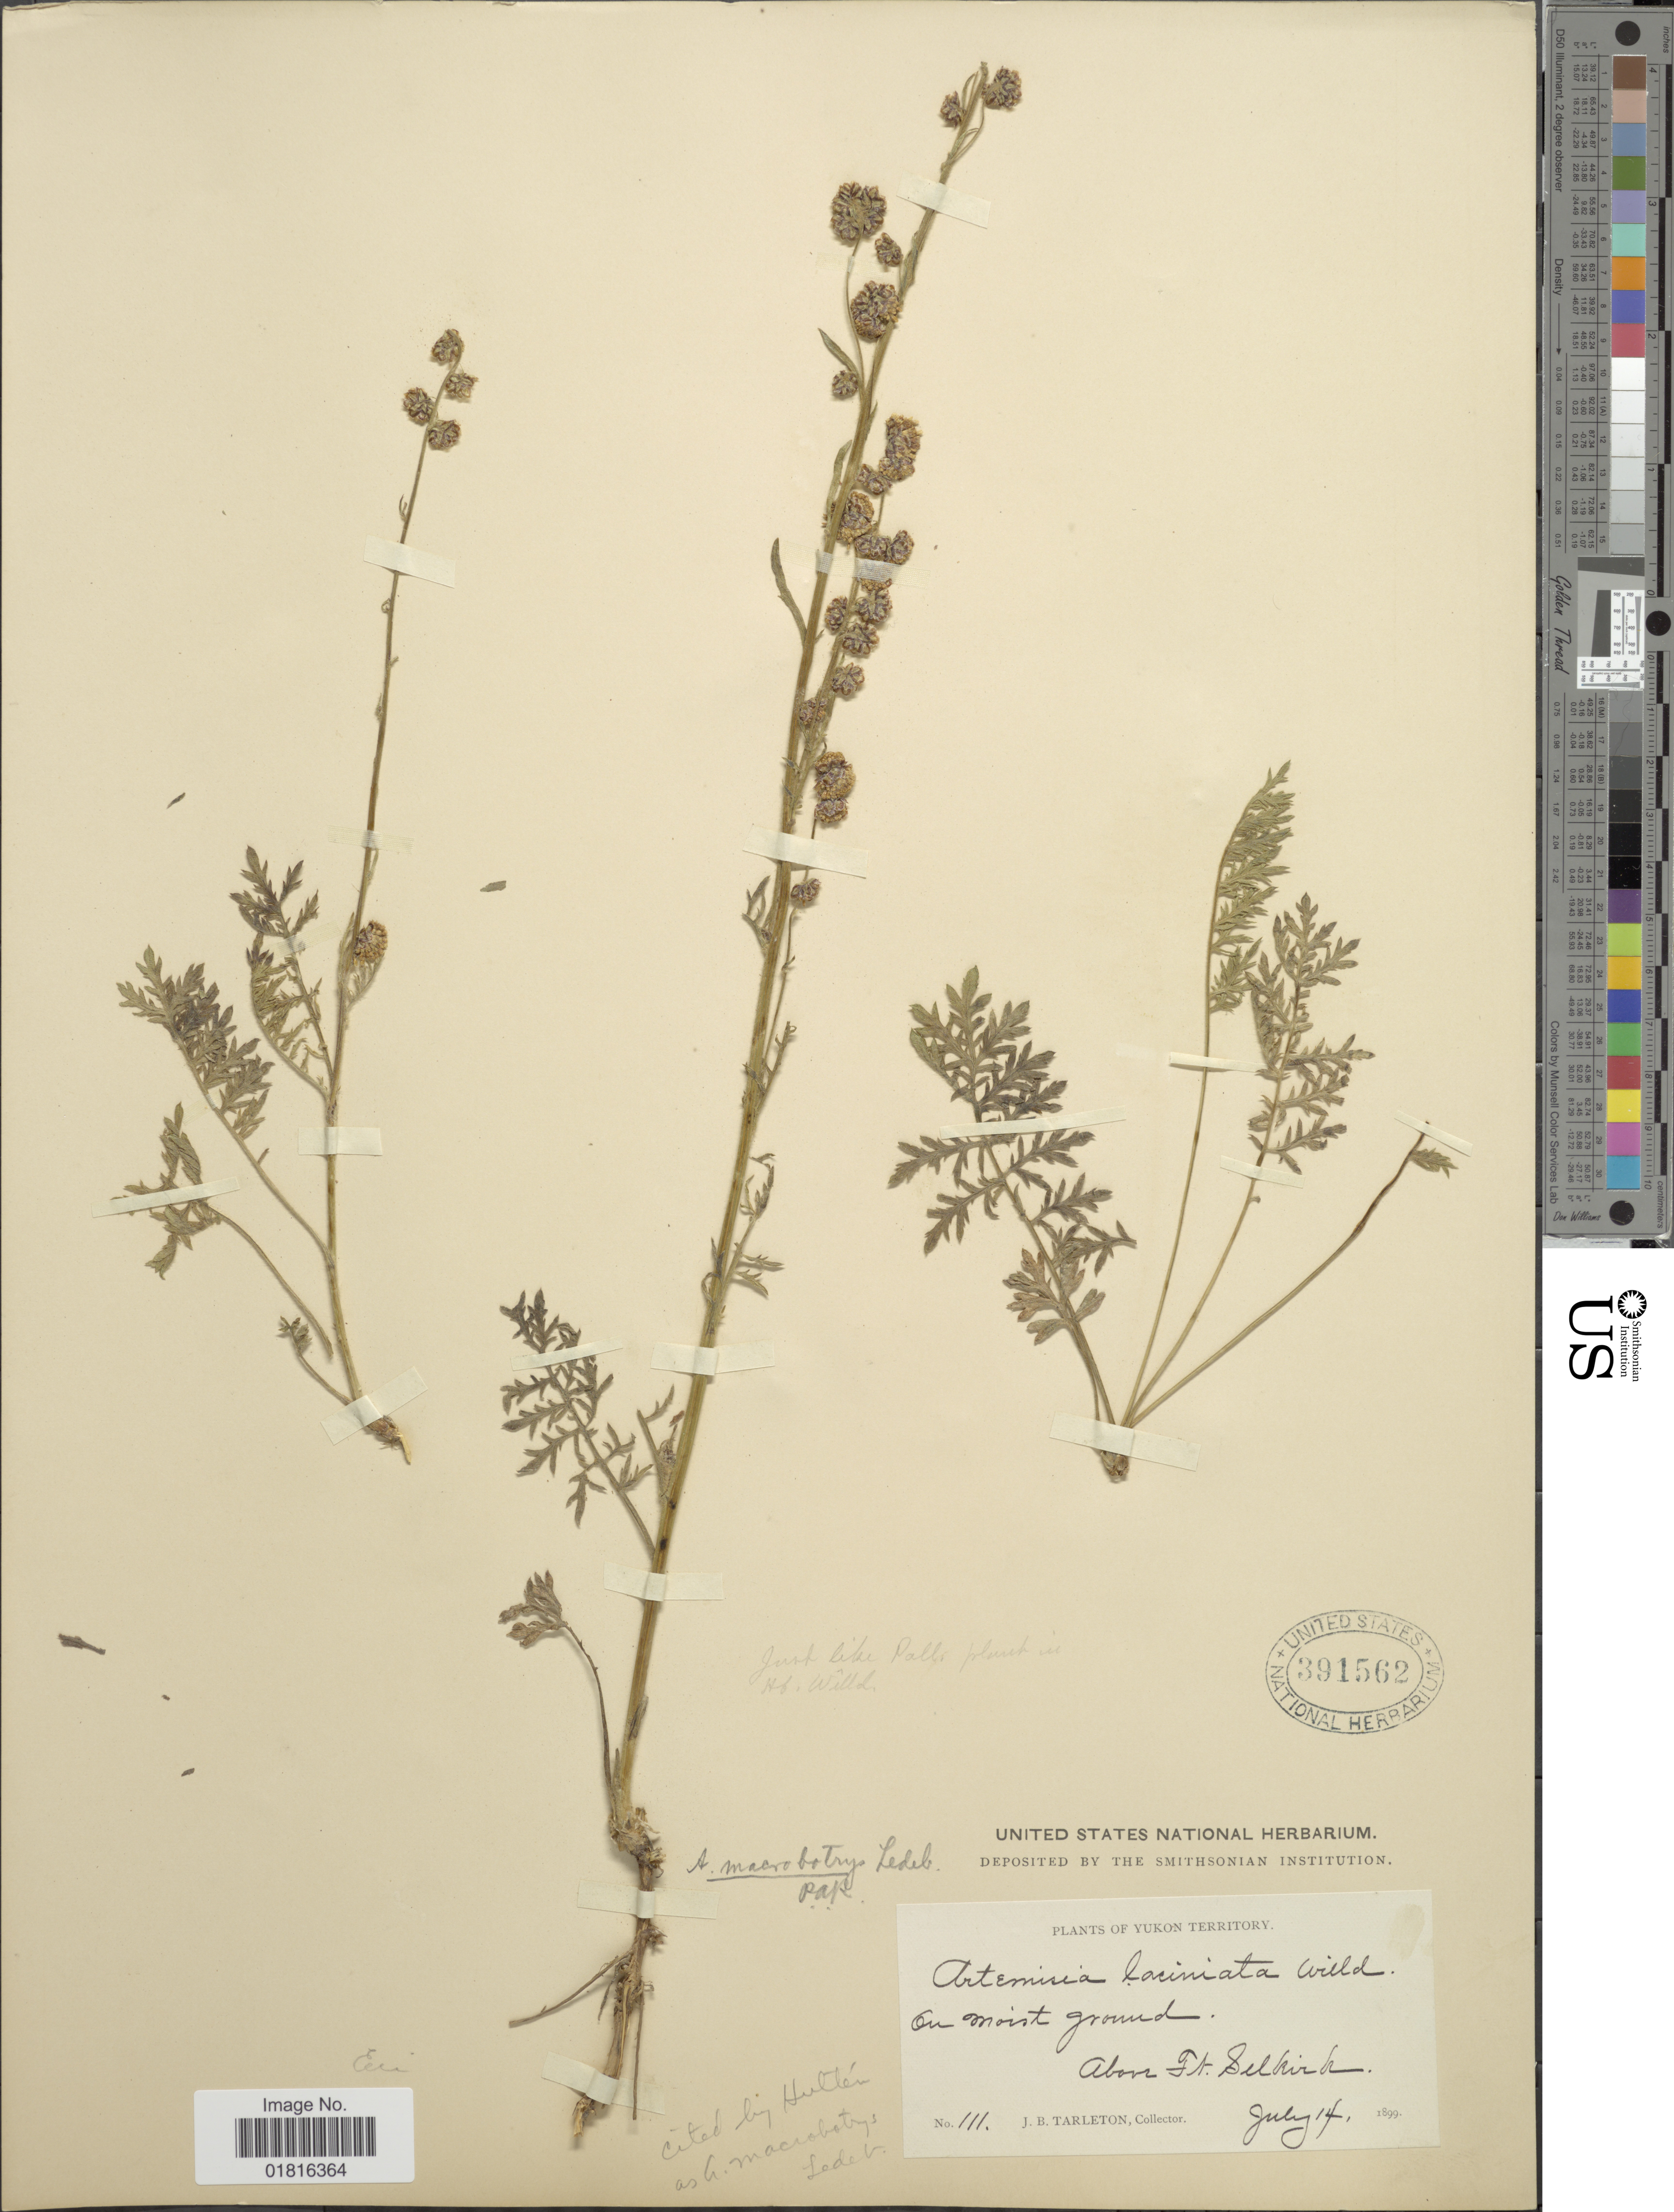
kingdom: Plantae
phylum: Tracheophyta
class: Magnoliopsida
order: Asterales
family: Asteraceae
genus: Artemisia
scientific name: Artemisia macrobotrys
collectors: J. Tarleton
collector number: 111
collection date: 1899-07-14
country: Canada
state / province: Yukon Territory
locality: On moist ground, Above Ft Selkirk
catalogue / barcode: US 391562